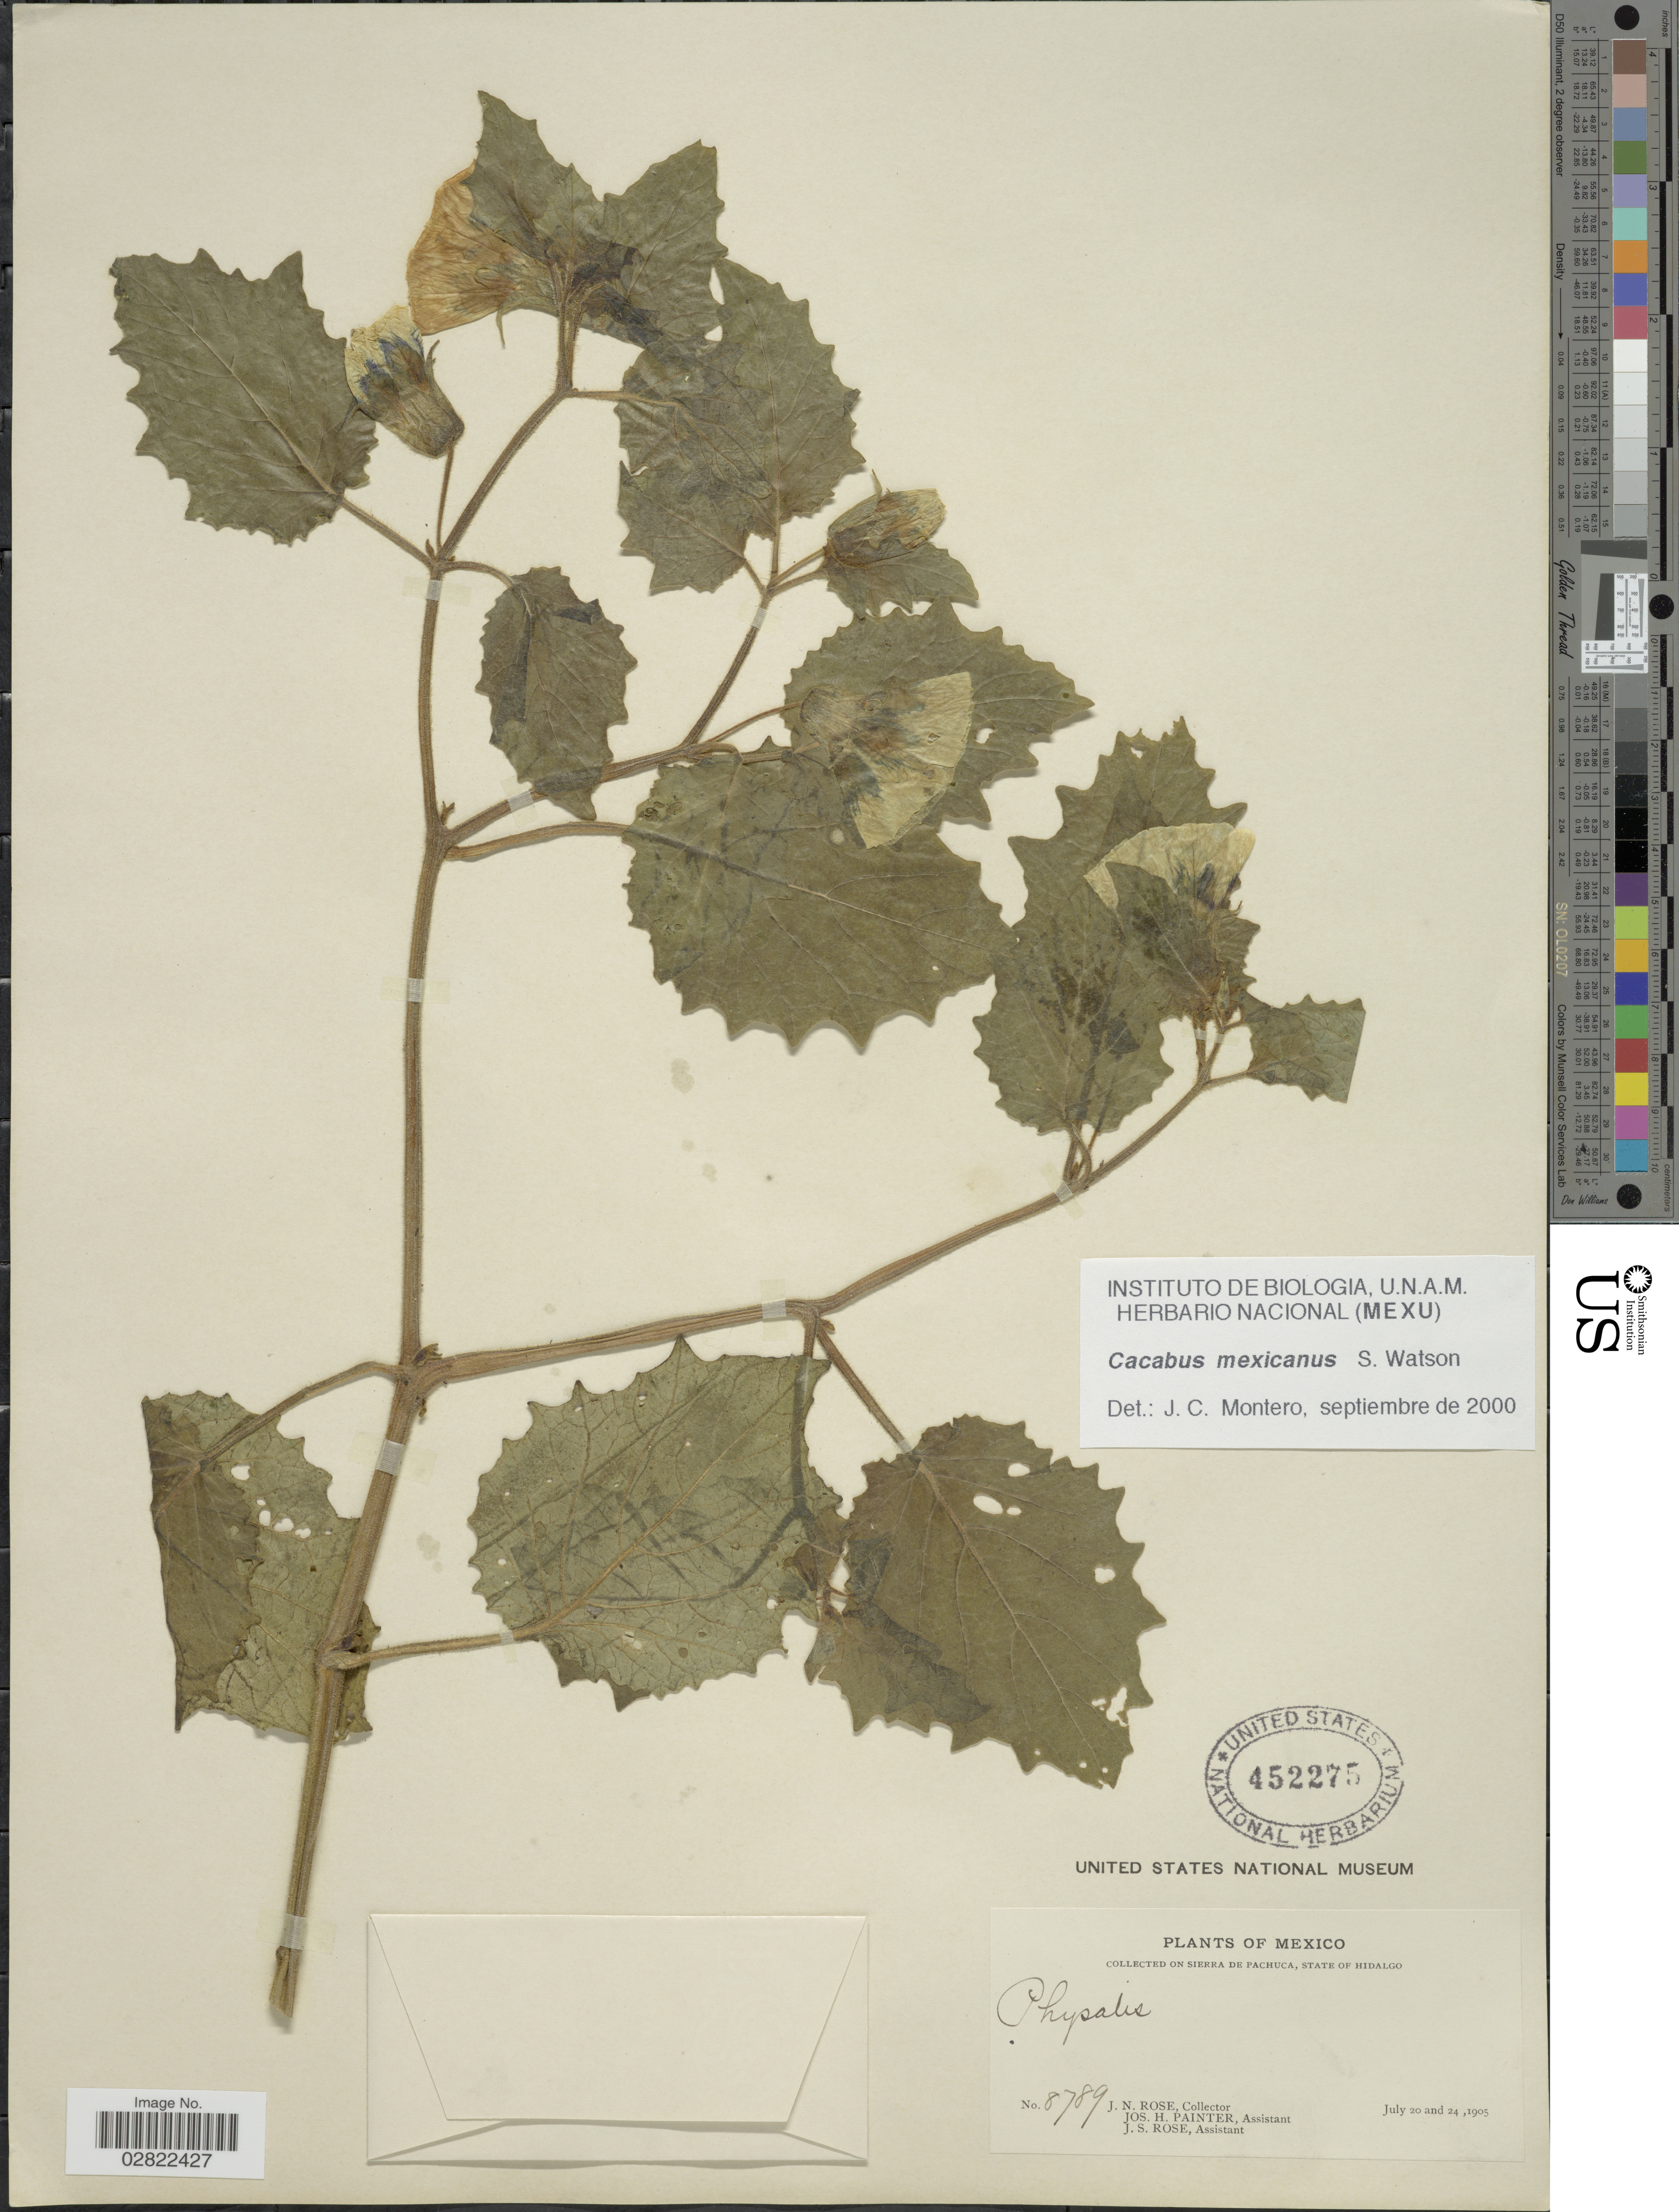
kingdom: Plantae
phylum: Tracheophyta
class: Magnoliopsida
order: Solanales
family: Solanaceae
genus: Cacabus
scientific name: Cacabus mexicanus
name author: S. Watson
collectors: J. N. Rose, J. H. Painter & J. S. Rose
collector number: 8789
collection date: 1905-07-20/1905-07-24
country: Mexico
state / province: Hidalgo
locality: Sierra de Pachuca.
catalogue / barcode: US 452275